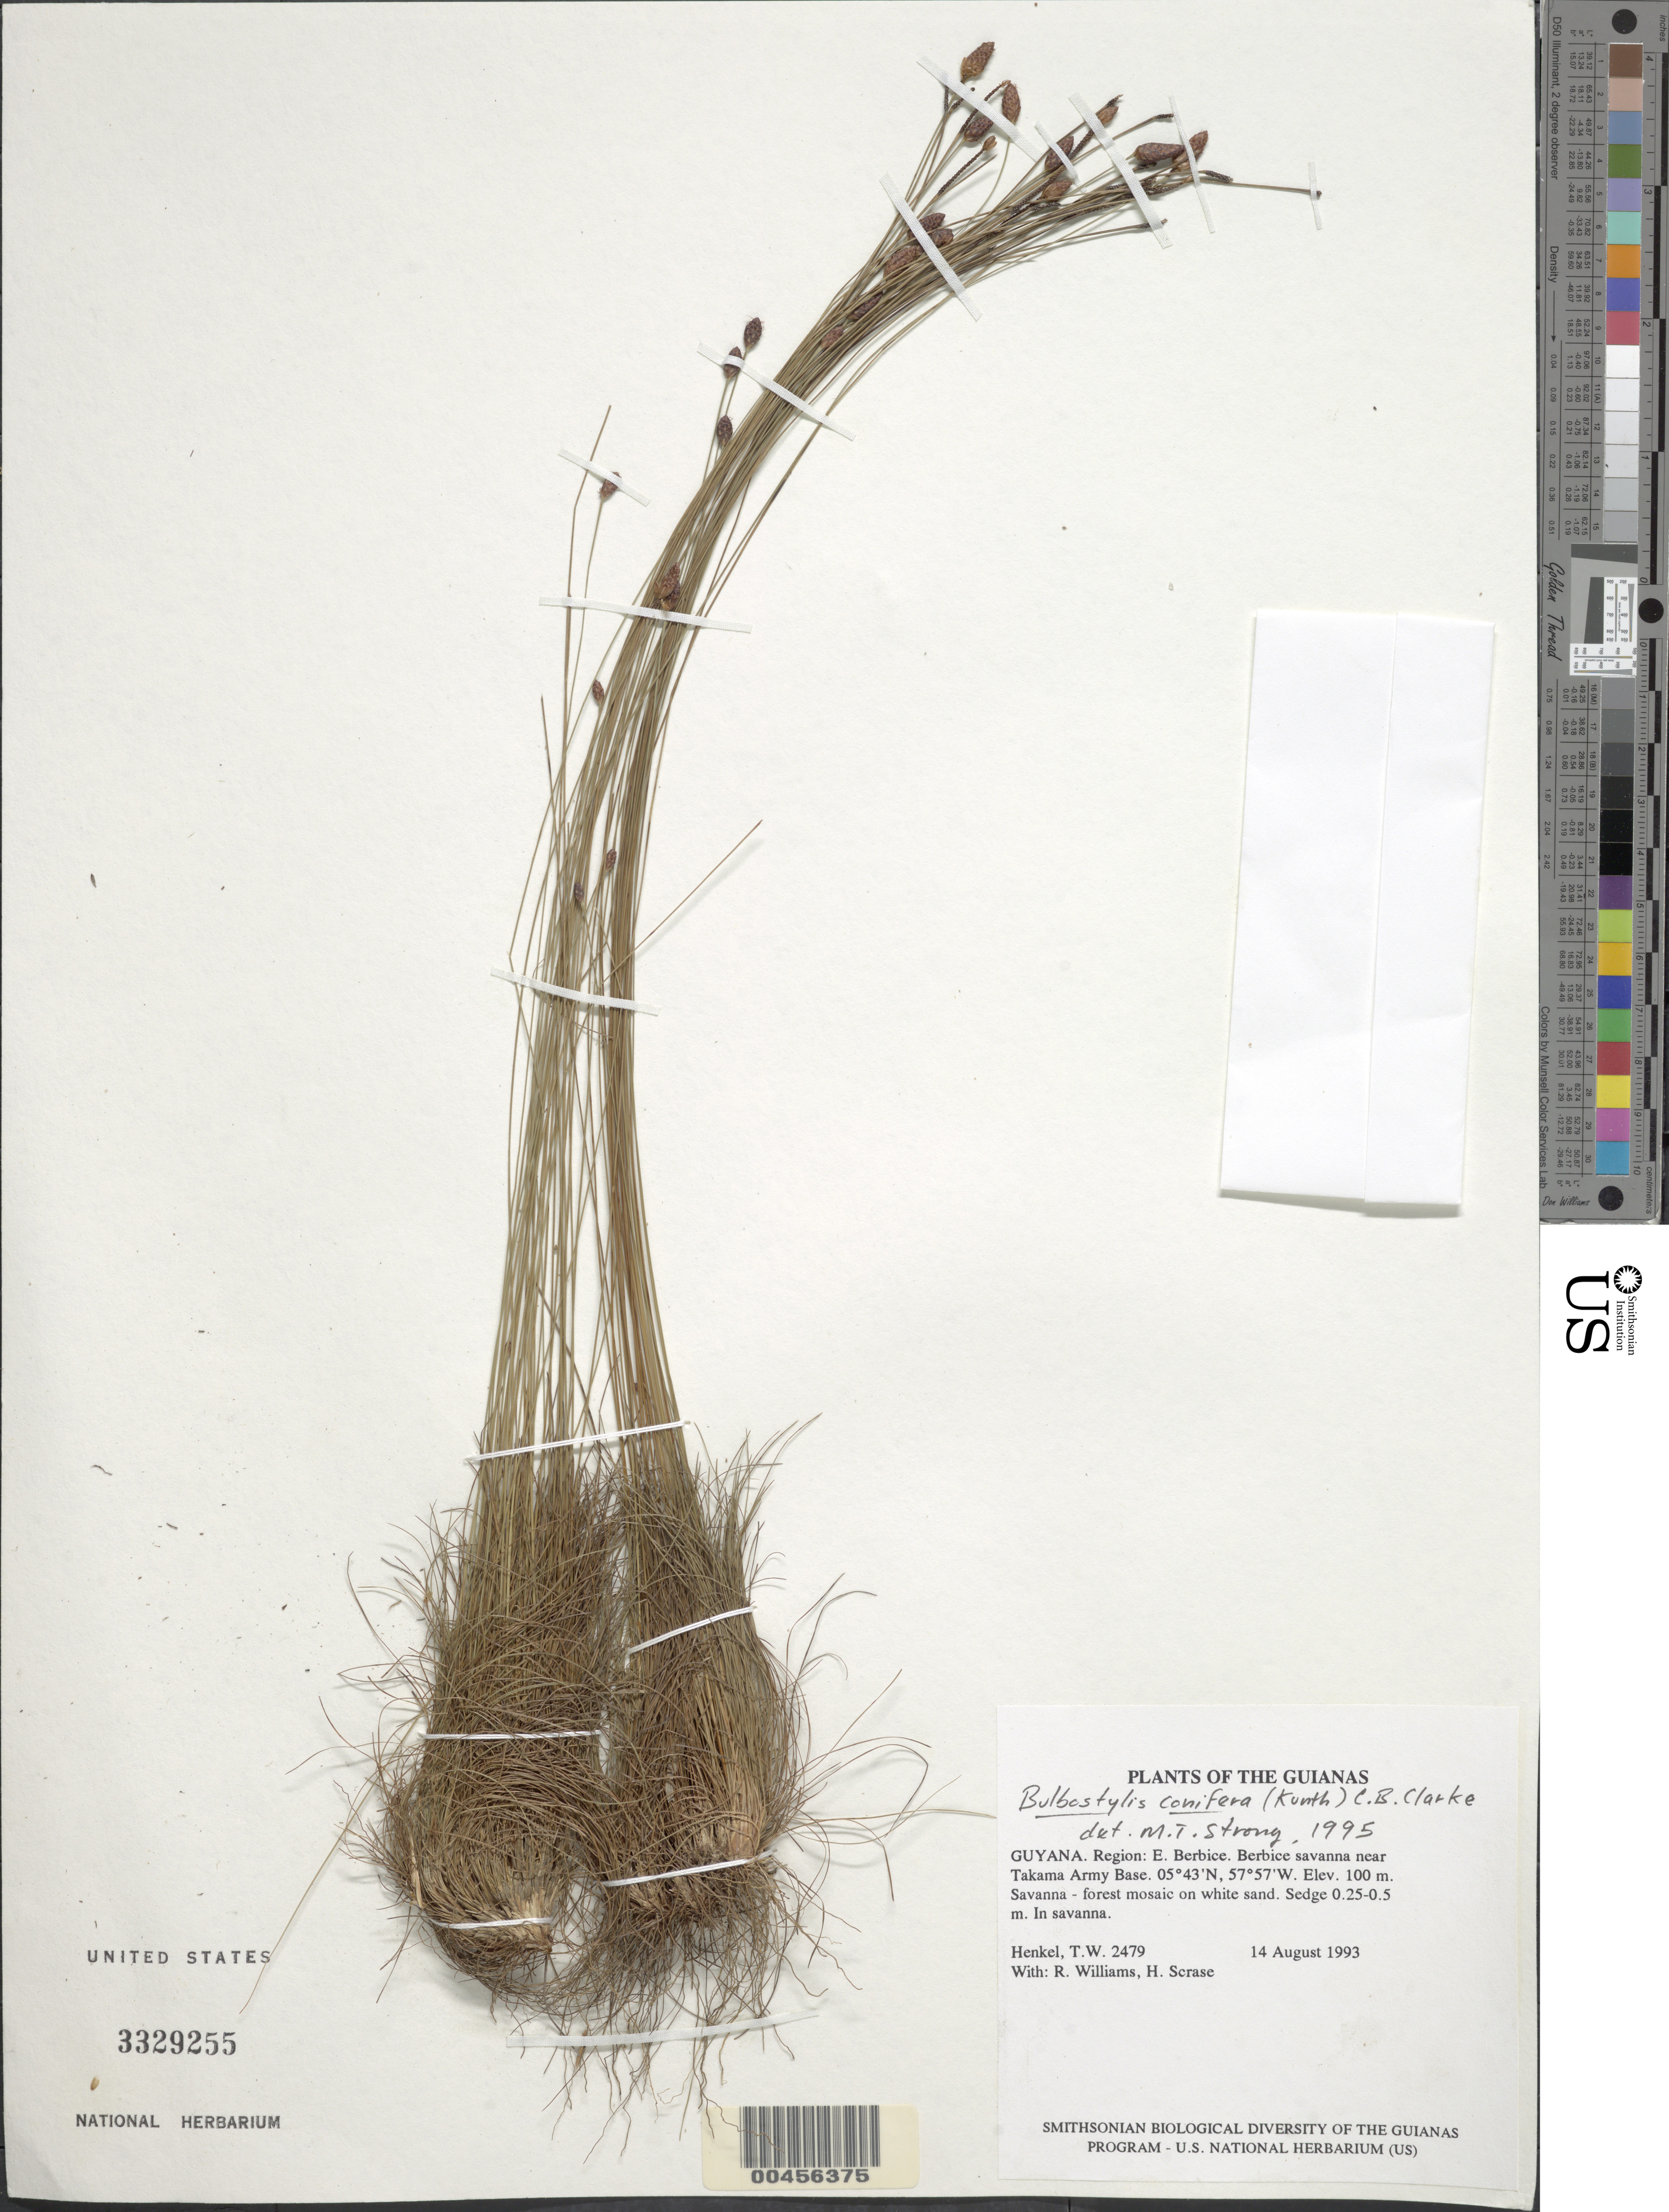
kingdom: Plantae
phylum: Tracheophyta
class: Liliopsida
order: Poales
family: Cyperaceae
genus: Bulbostylis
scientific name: Bulbostylis conifera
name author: (Kunth) C.B. Clarke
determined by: Strong, M. T., (US), Smithsonian Institution - National Museum of Natural History (UNITED STATES)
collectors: T. Henkel, R. Williams & H. Scrase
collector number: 2479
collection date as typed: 14 August 1993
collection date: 1993-08-14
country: Guyana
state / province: U. Demerara-Berbice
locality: Berbice savanna near Takama Army Base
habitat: Savanna - forest mosaic on white sand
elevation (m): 100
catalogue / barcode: US 3329255